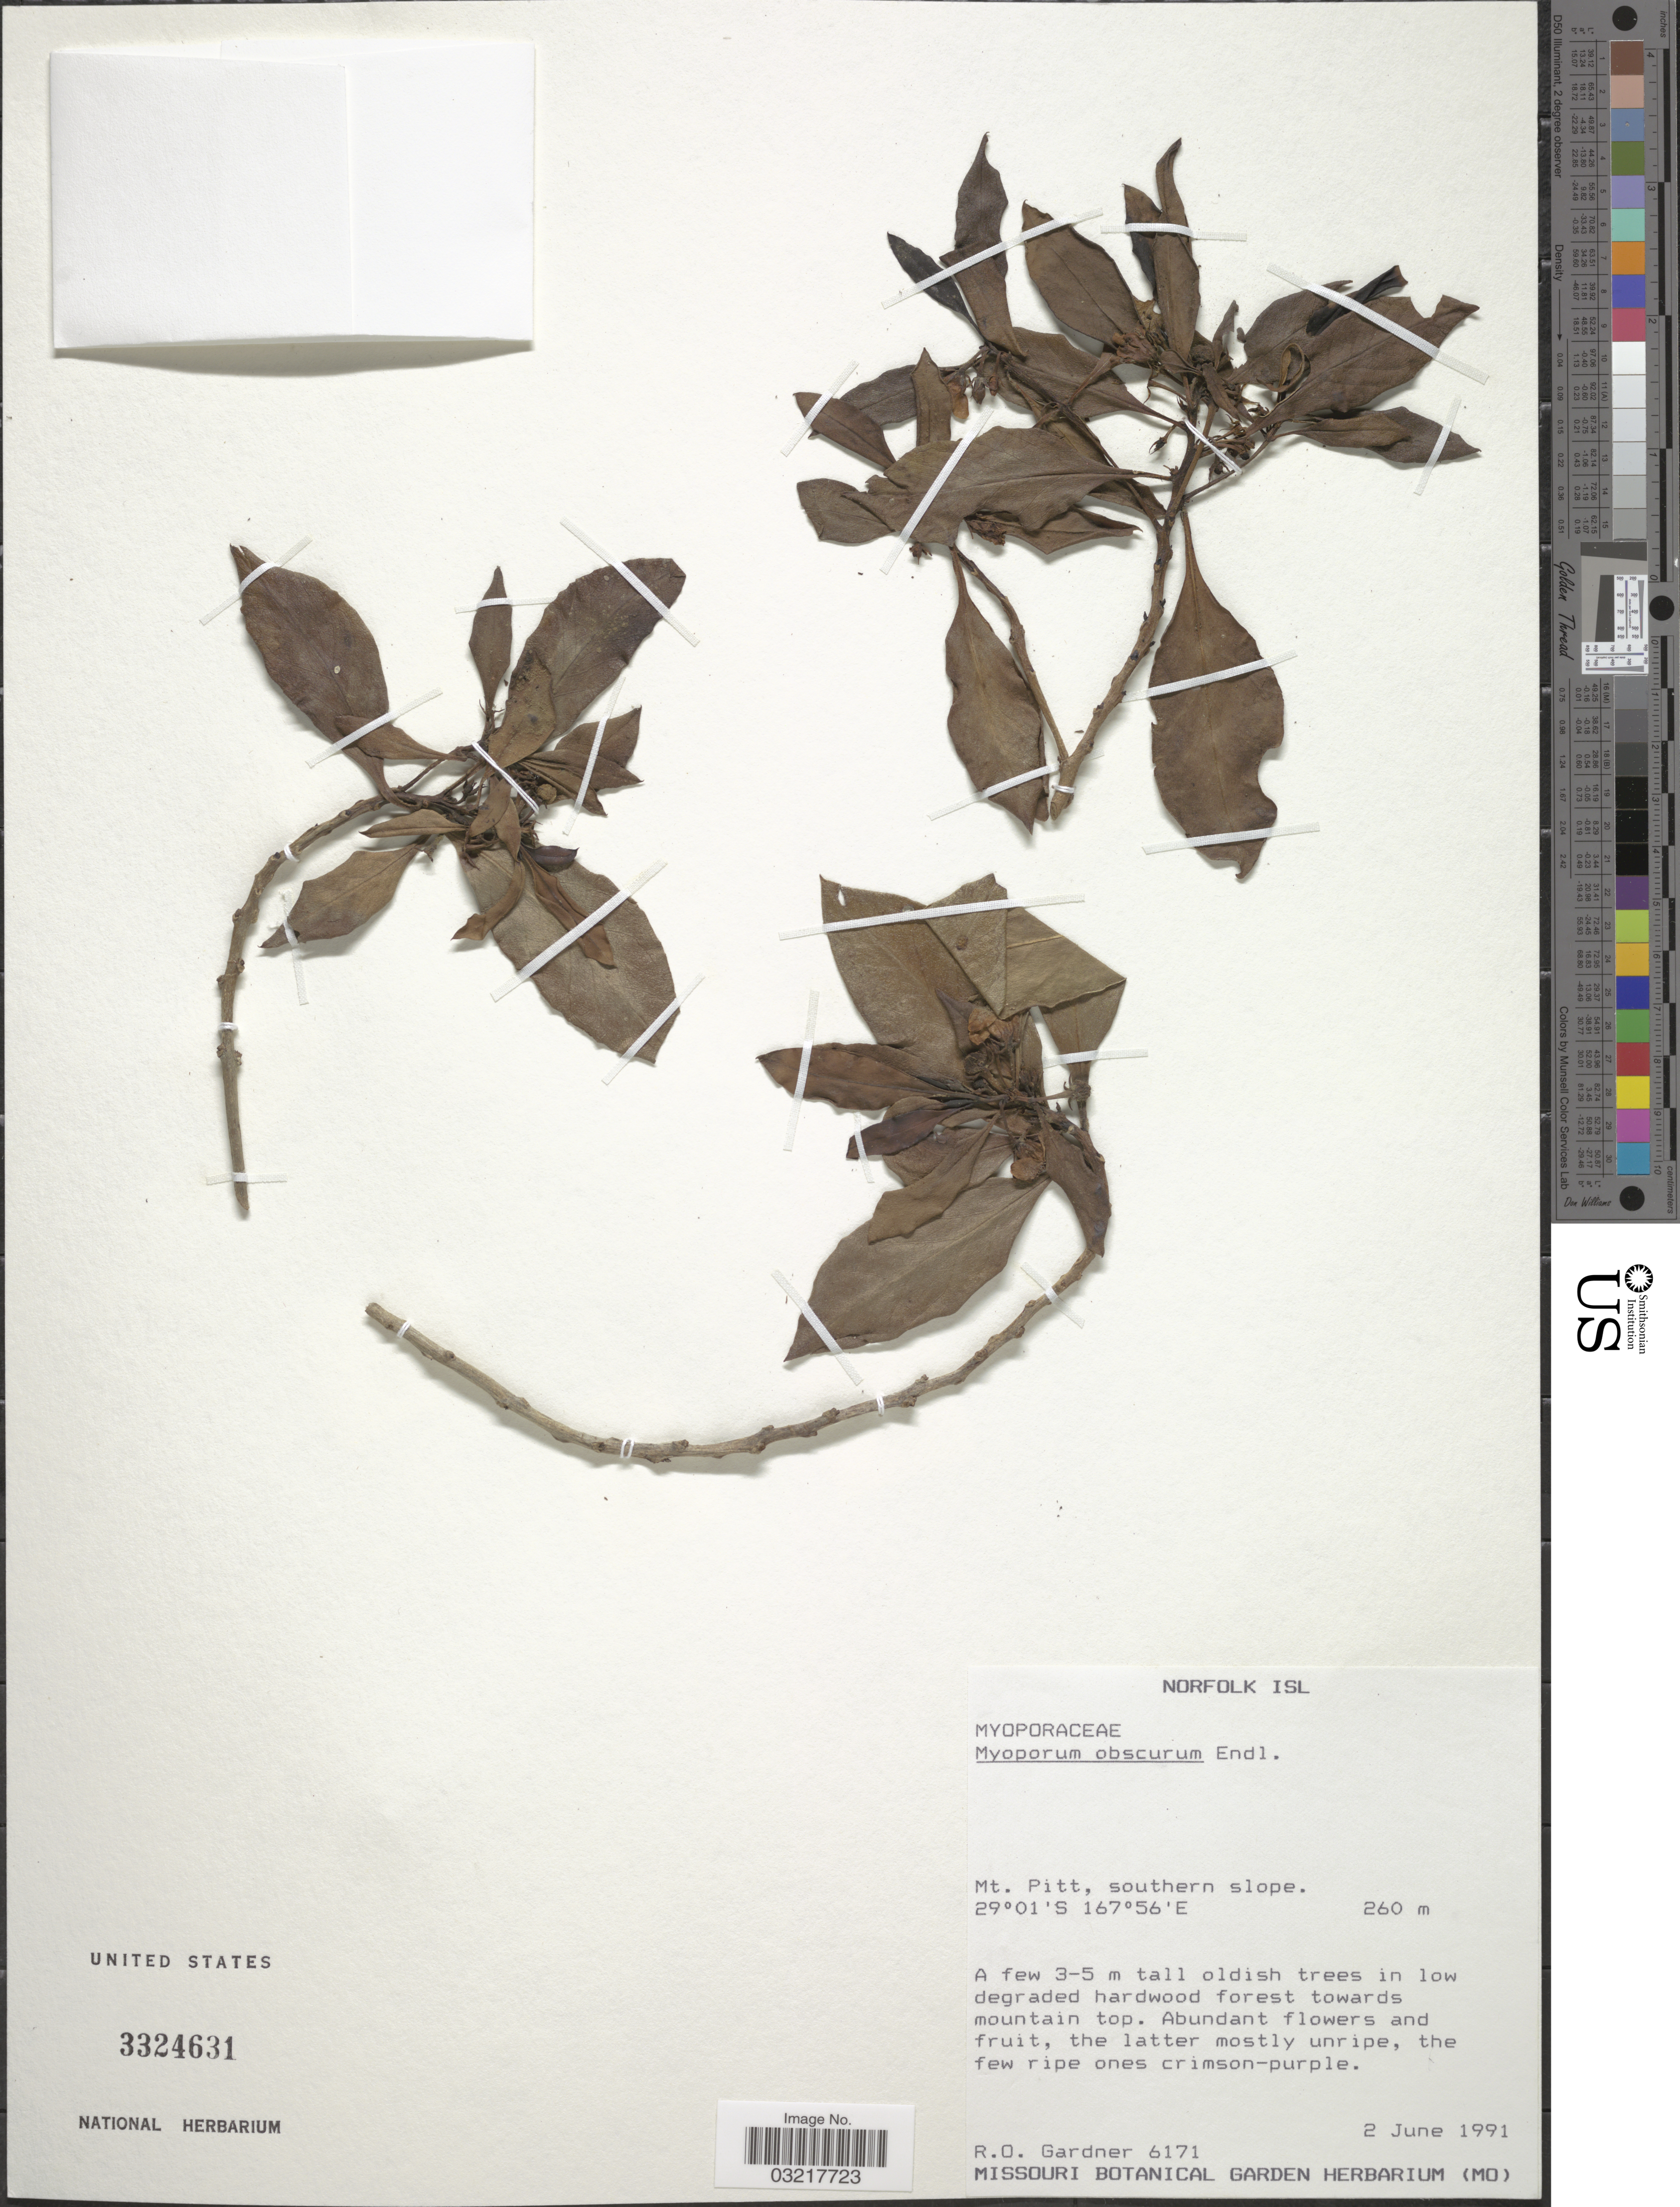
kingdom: Plantae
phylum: Tracheophyta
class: Magnoliopsida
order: Lamiales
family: Scrophulariaceae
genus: Myoporum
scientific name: Myoporum obscurum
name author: Endl.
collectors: R. O. Gardner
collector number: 6171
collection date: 1991-06-02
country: Australia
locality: Norfolk Isl. Mt. Pitt, southern slope.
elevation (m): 260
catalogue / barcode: US 3324631